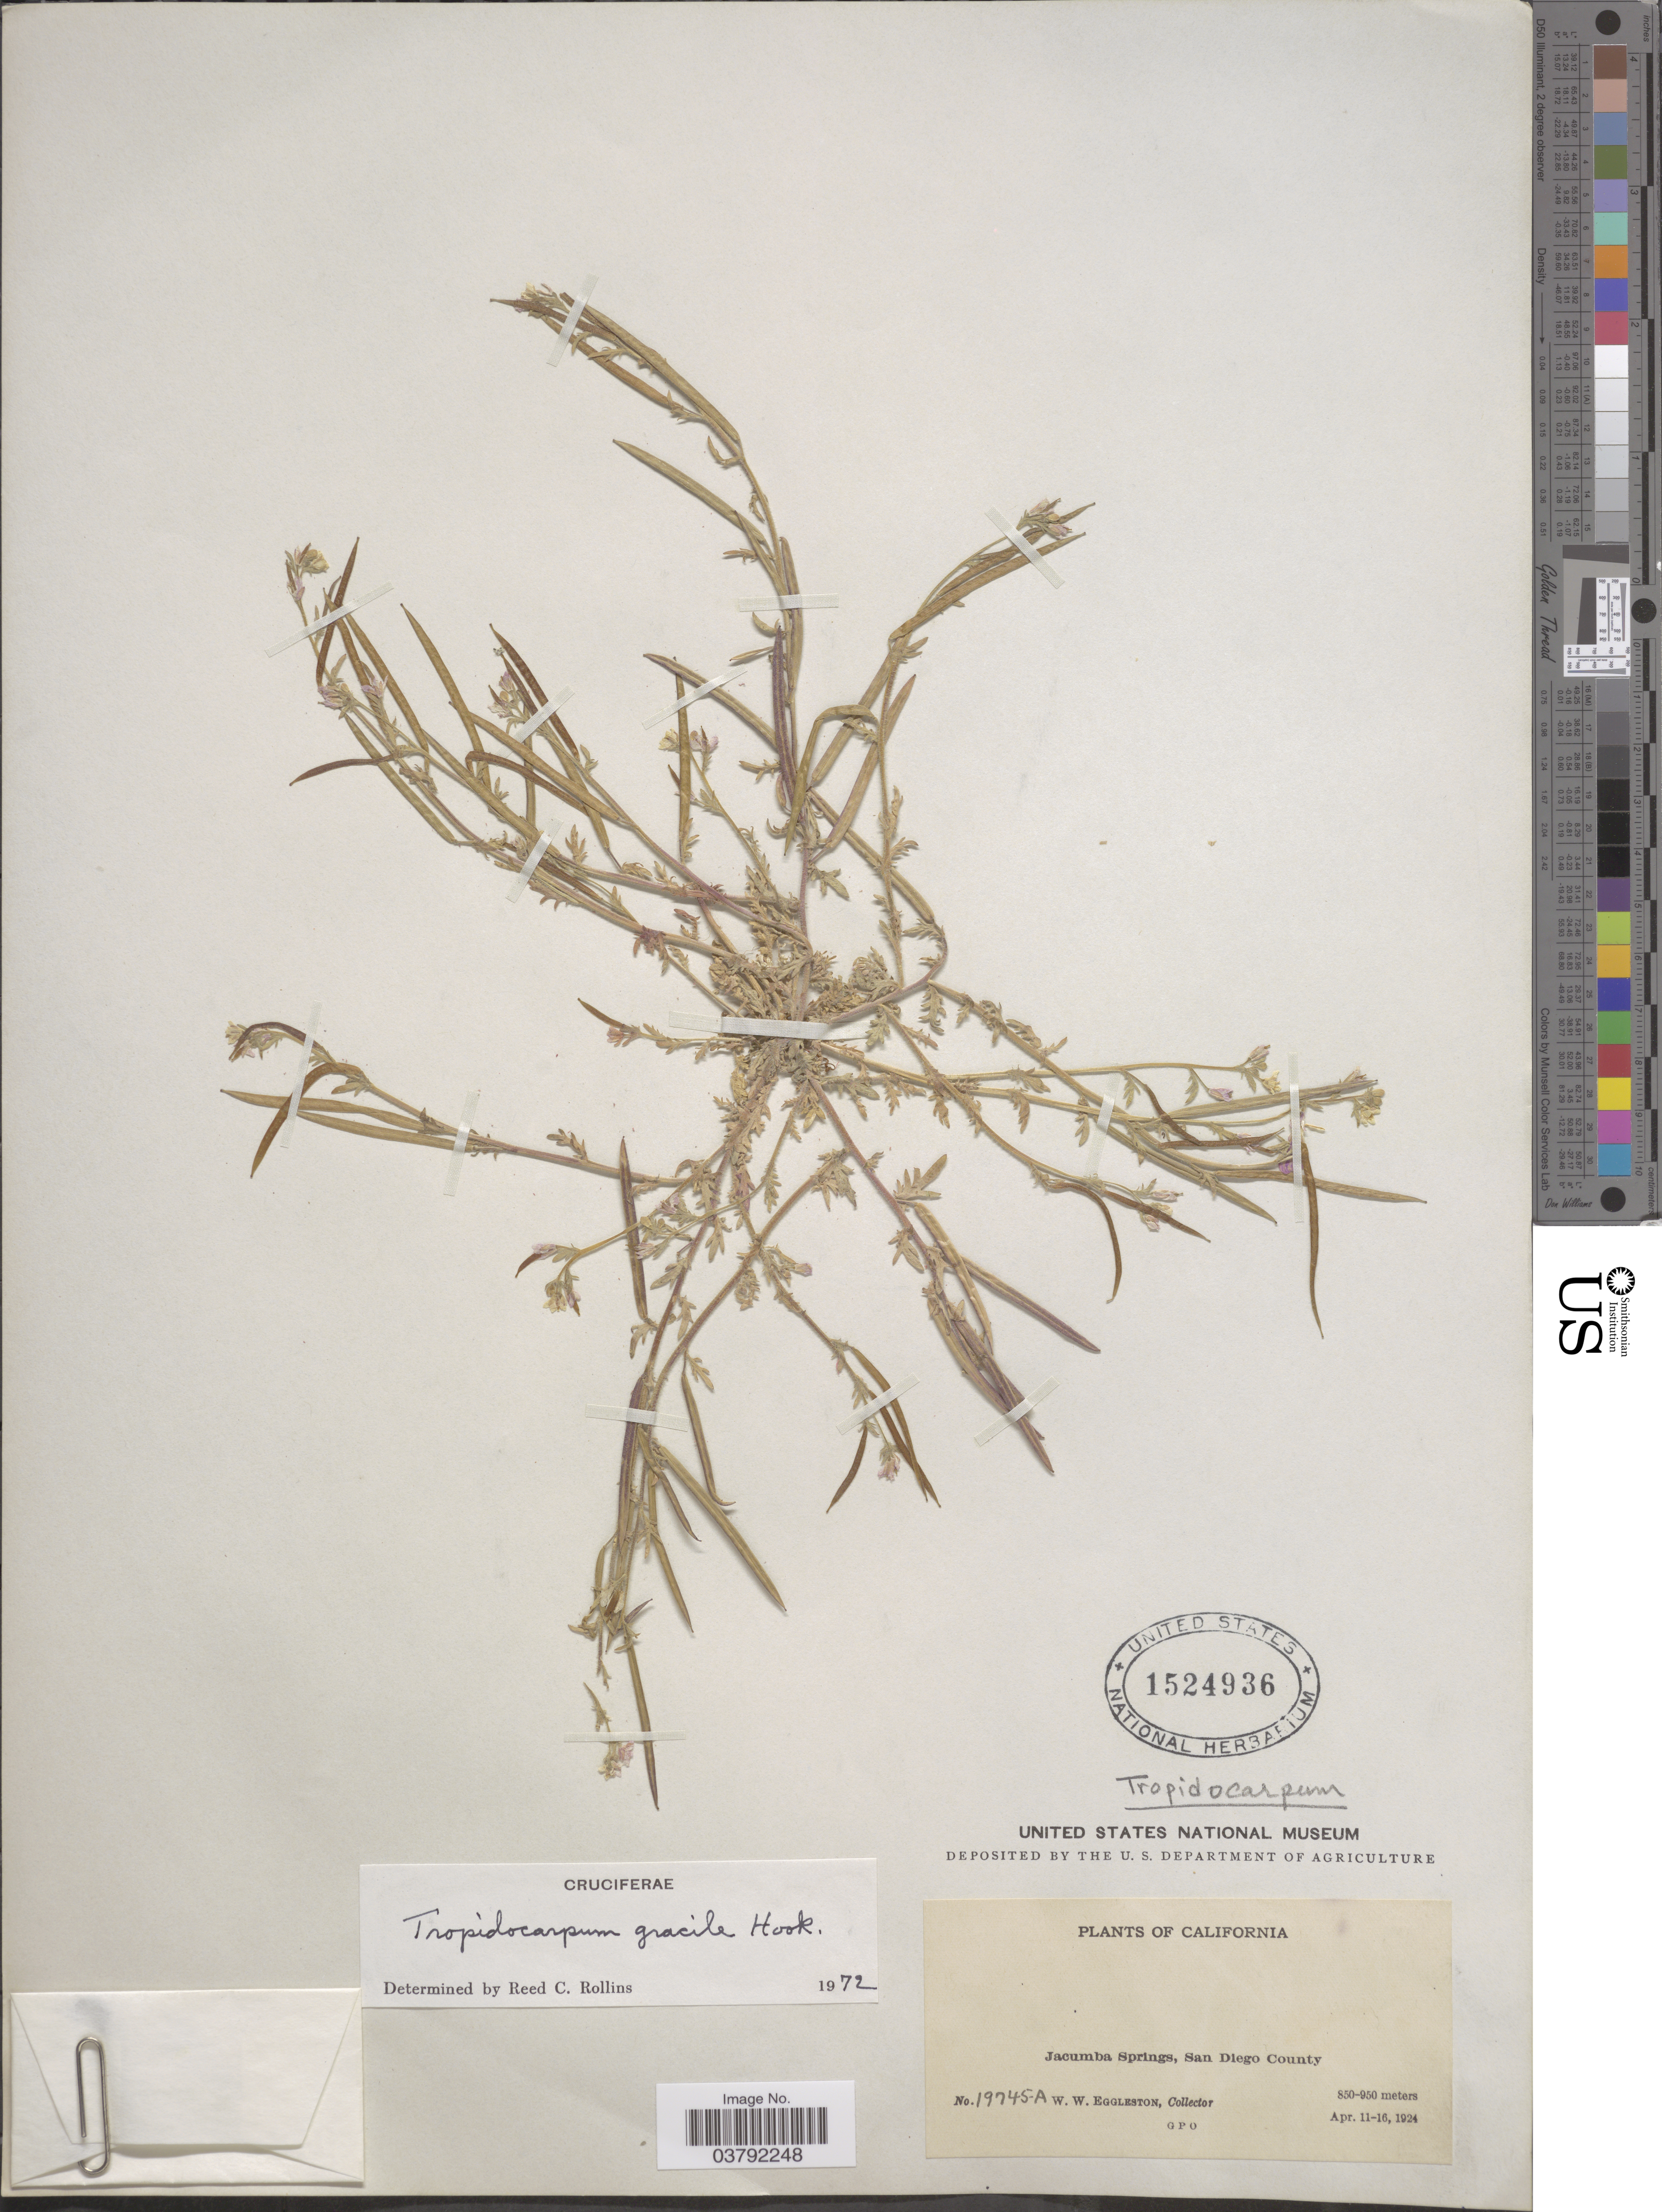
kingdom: Plantae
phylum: Tracheophyta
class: Magnoliopsida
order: Brassicales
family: Brassicaceae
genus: Tropidocarpum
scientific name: Tropidocarpum gracile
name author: Hook.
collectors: W. W. Eggleston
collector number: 19745-A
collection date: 1924-04-11/1924-04-16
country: United States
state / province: California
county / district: San Diego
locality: Jacumba Springs, San Diego County.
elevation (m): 850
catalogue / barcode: US 1524936